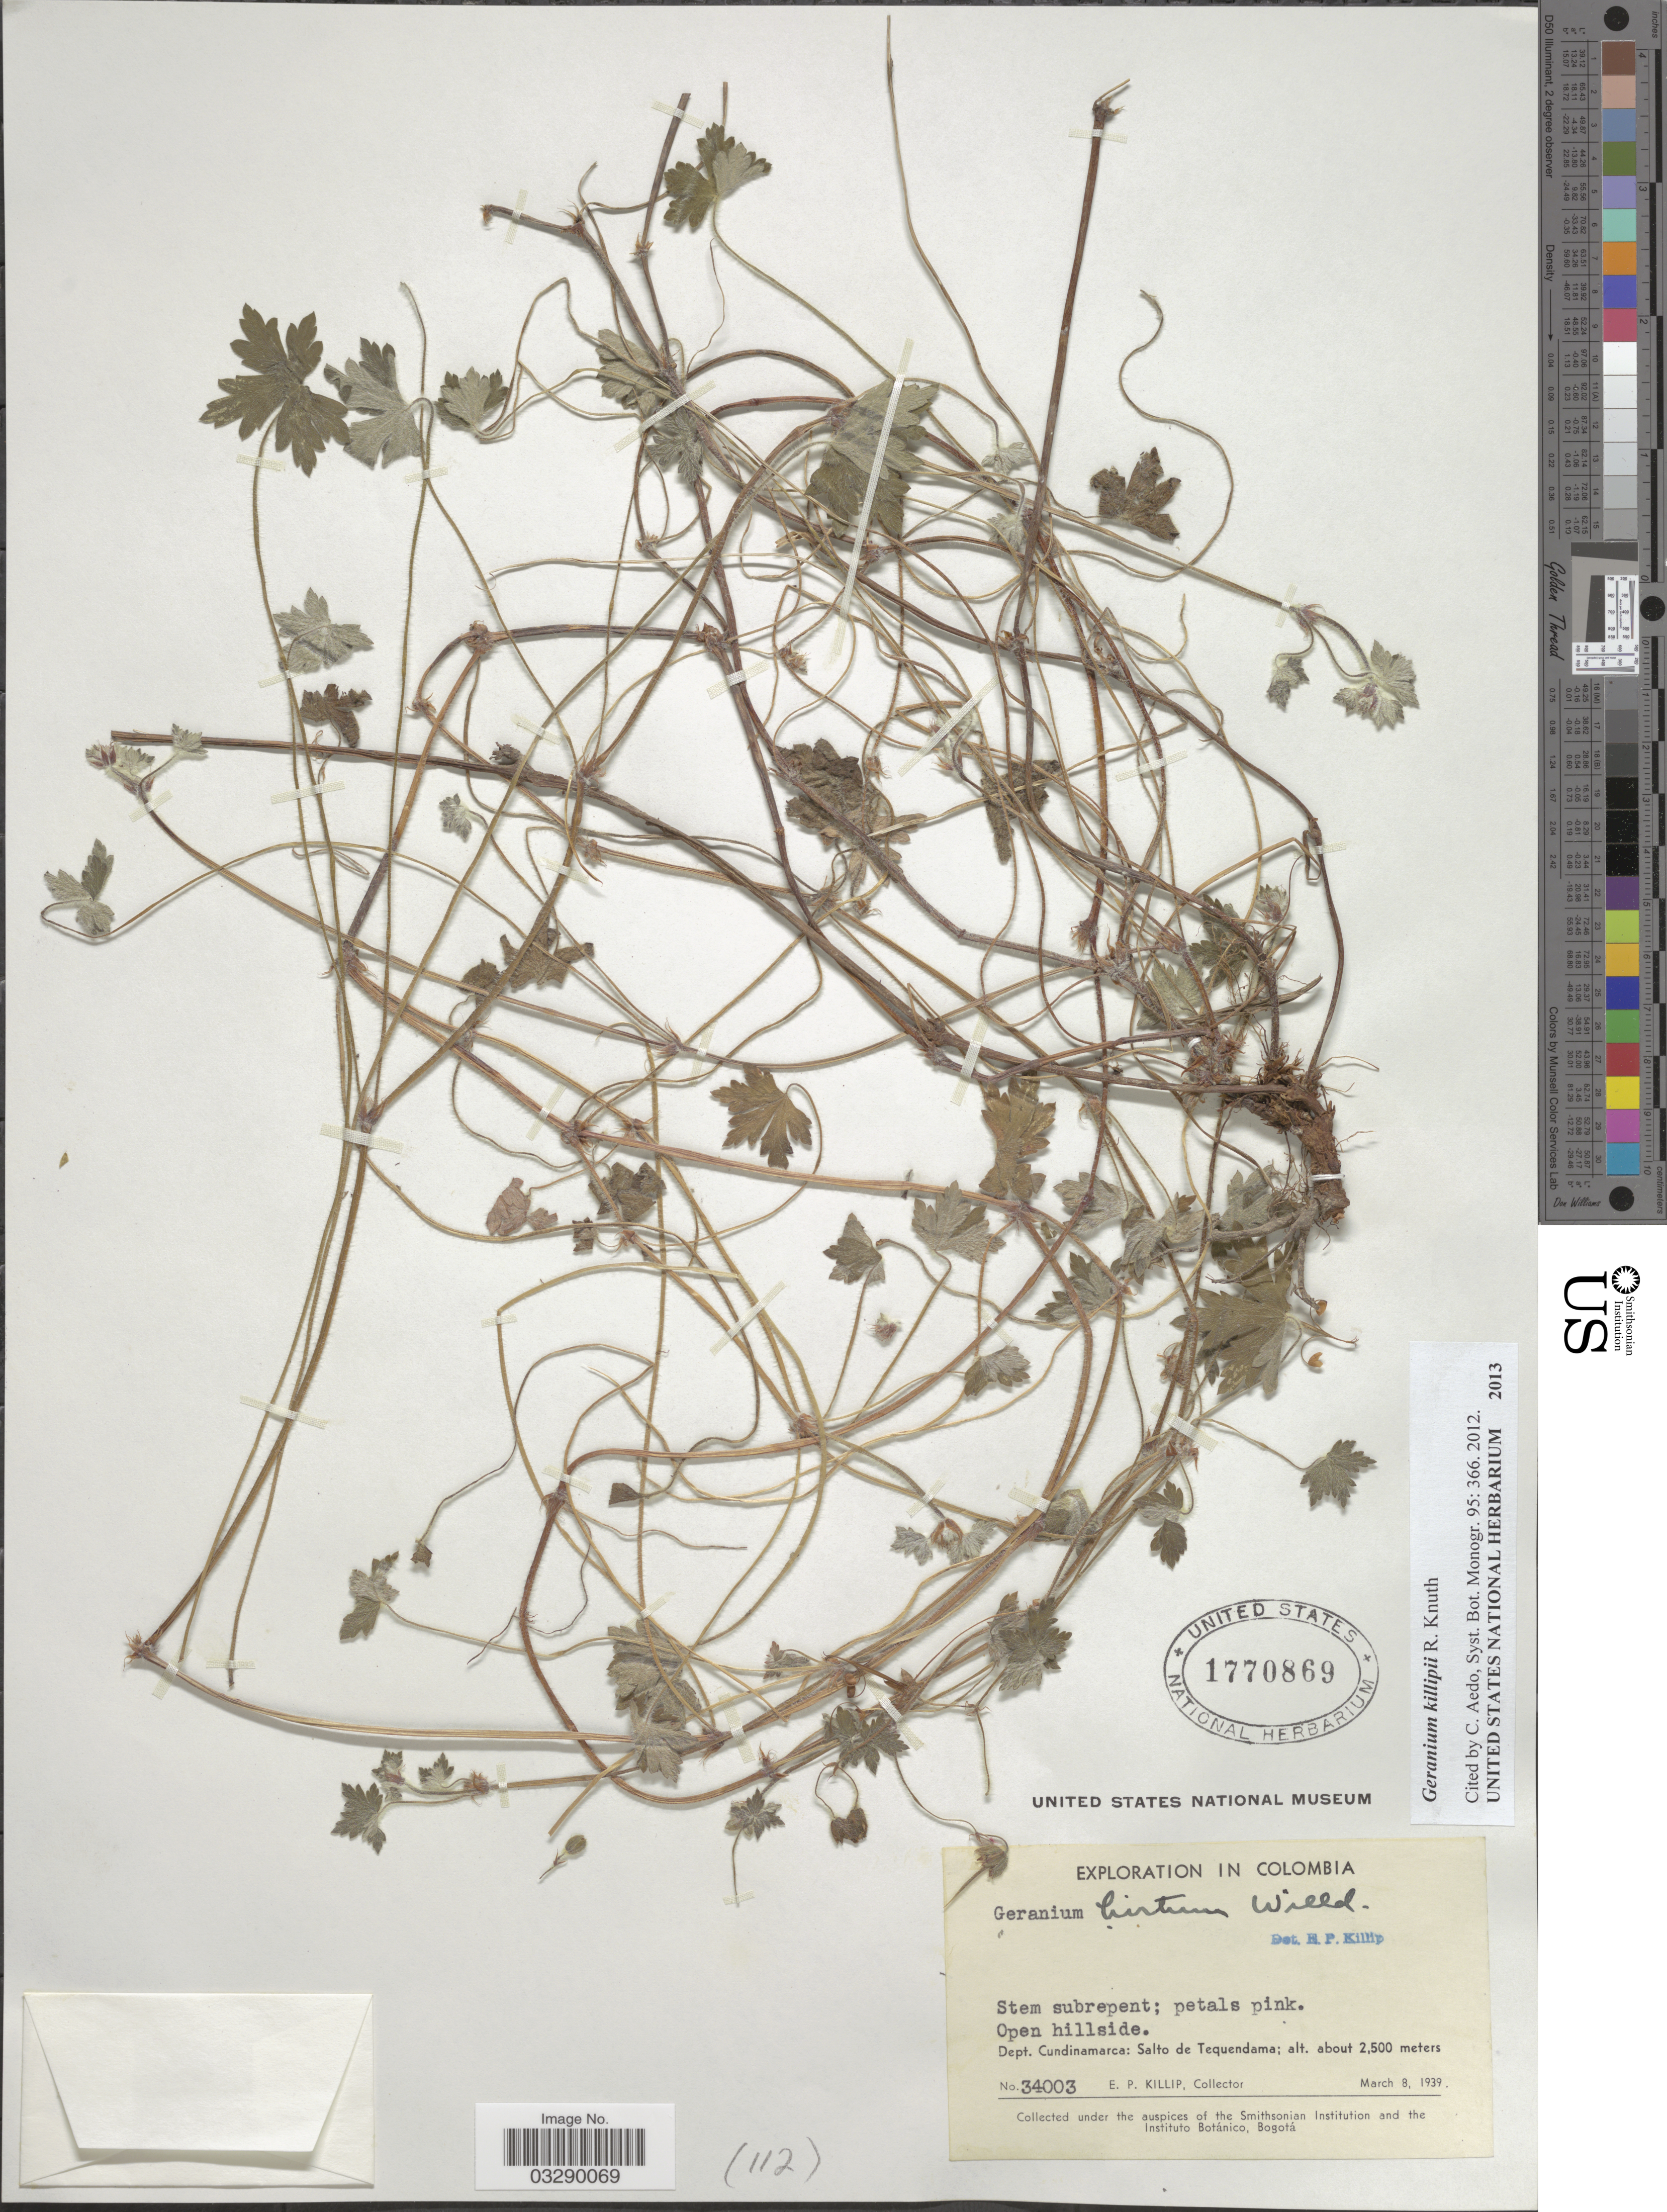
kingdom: Plantae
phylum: Tracheophyta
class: Magnoliopsida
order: Geraniales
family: Geraniaceae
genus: Geranium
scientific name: Geranium killipii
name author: R. Knuth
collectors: E. P. Killip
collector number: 34003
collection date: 1939-03-08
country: Colombia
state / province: Cundinamarca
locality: Dept. Cundinamarca: Salto de Tequendama.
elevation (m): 2500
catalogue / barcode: US 1770869